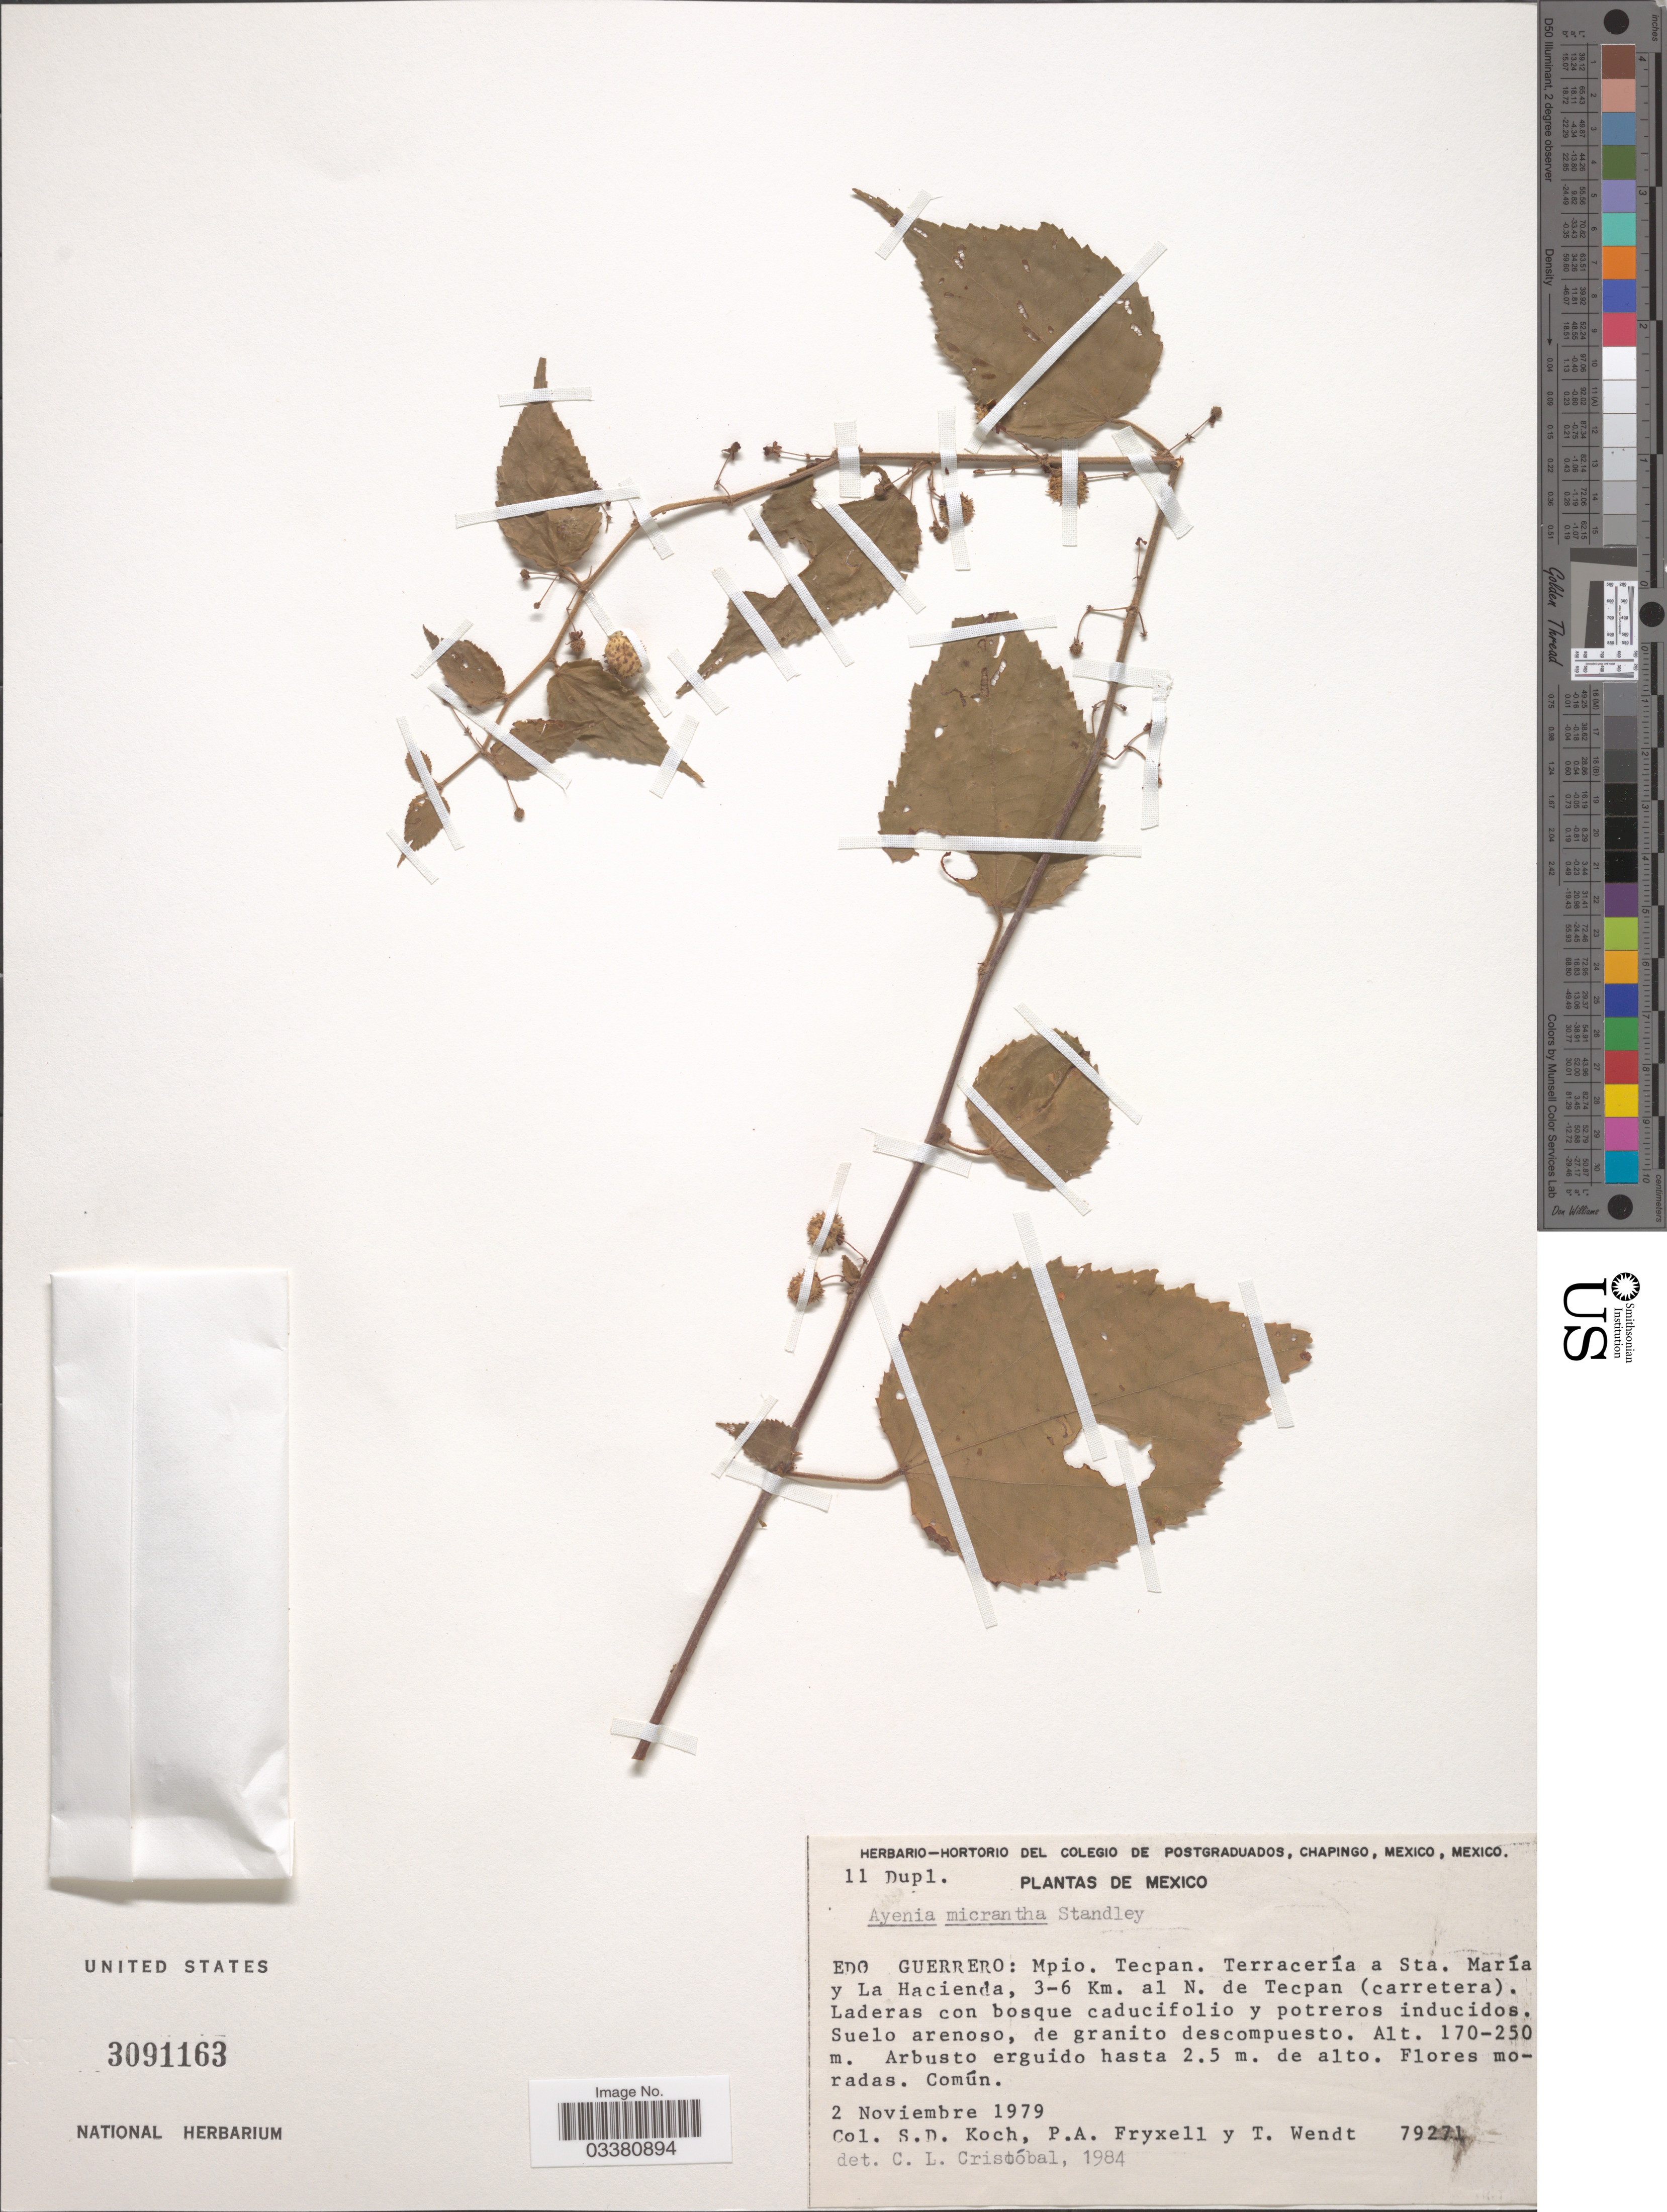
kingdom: Plantae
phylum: Tracheophyta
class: Magnoliopsida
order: Malvales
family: Malvaceae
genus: Ayenia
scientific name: Ayenia micrantha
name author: Standl.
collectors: S. Koch, P. A. Fryxell & T. L. Wendt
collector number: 79271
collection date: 1979-11-02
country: Mexico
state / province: Guerrero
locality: Mpio. Tecpan. Terracería a Sta. María y La Hacienda, 3-6 Km. al N. de Tecpan (carretera).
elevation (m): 170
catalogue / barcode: US 3091163